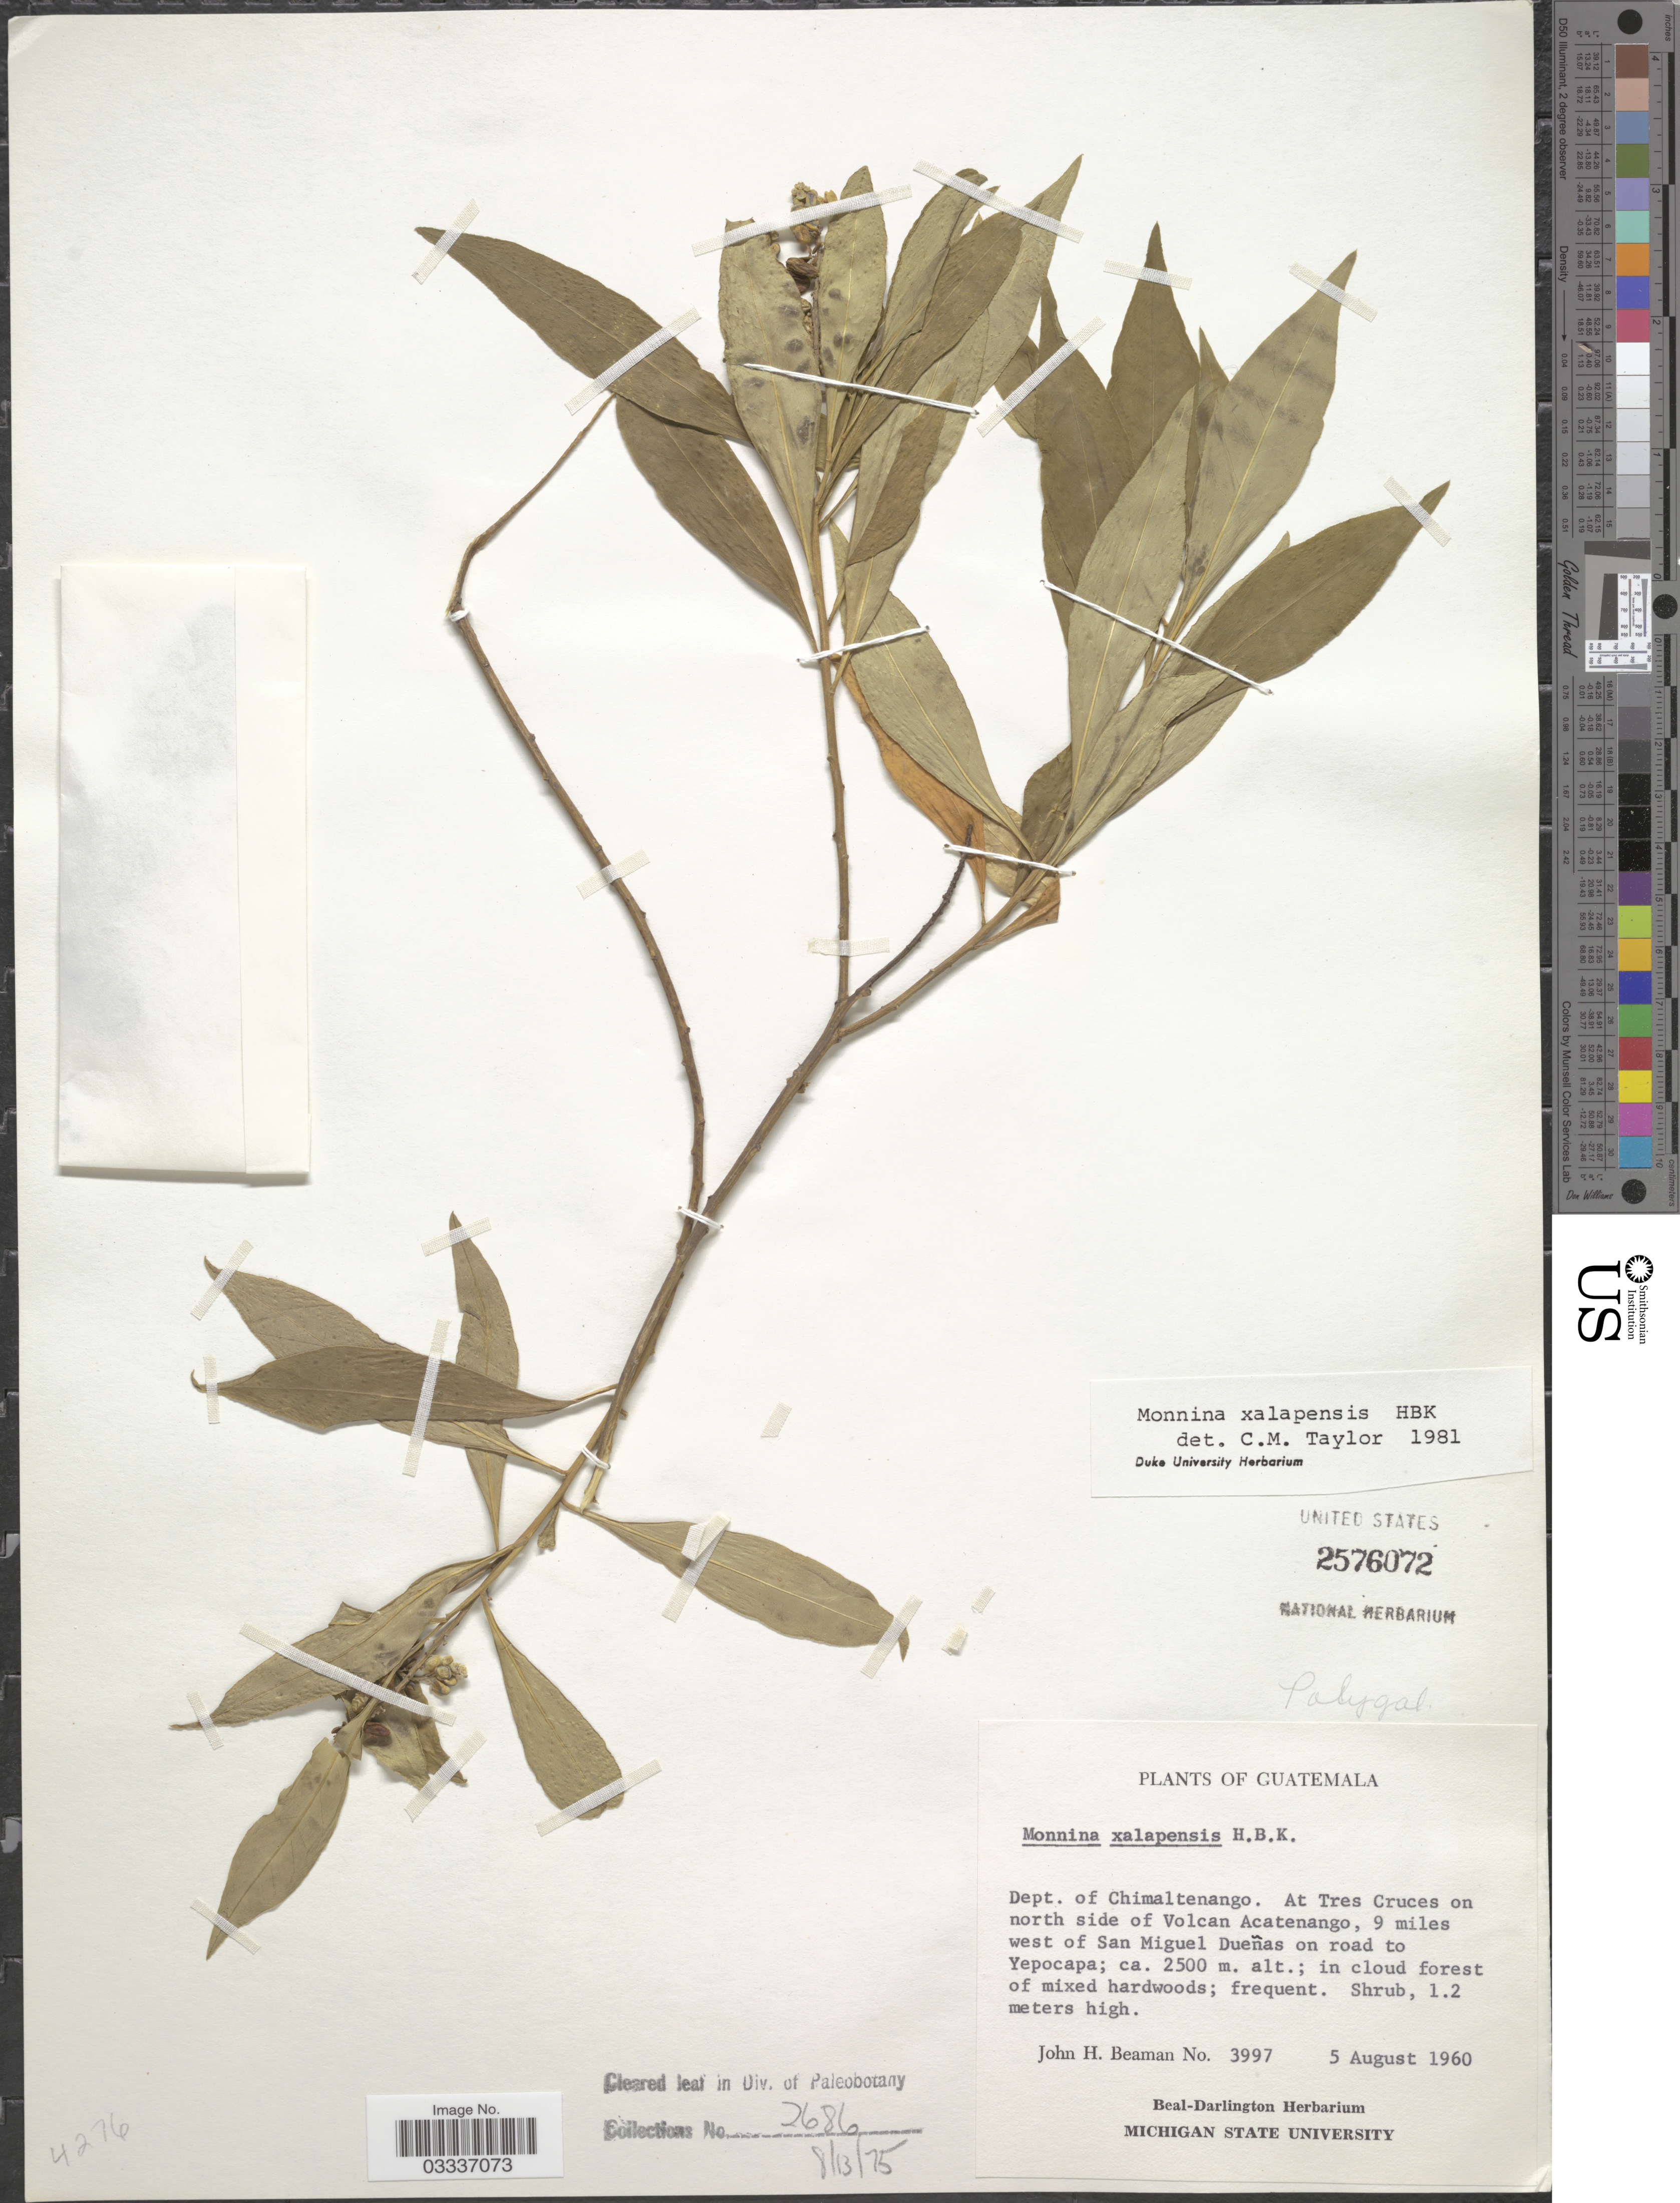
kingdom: Plantae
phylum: Tracheophyta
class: Magnoliopsida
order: Fabales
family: Polygalaceae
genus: Monnina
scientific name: Monnina xalapensis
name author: Kunth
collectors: J. H. Beaman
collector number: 3997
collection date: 1960-08-05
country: Guatemala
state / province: Chimaltenango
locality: Dept. of Chimaltenango. At Tres Cruces on north side of Volcan Acatenango, 9 miles west of San Miguel Dueñas on road to Yepocapa.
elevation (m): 2500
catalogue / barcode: US 2576072